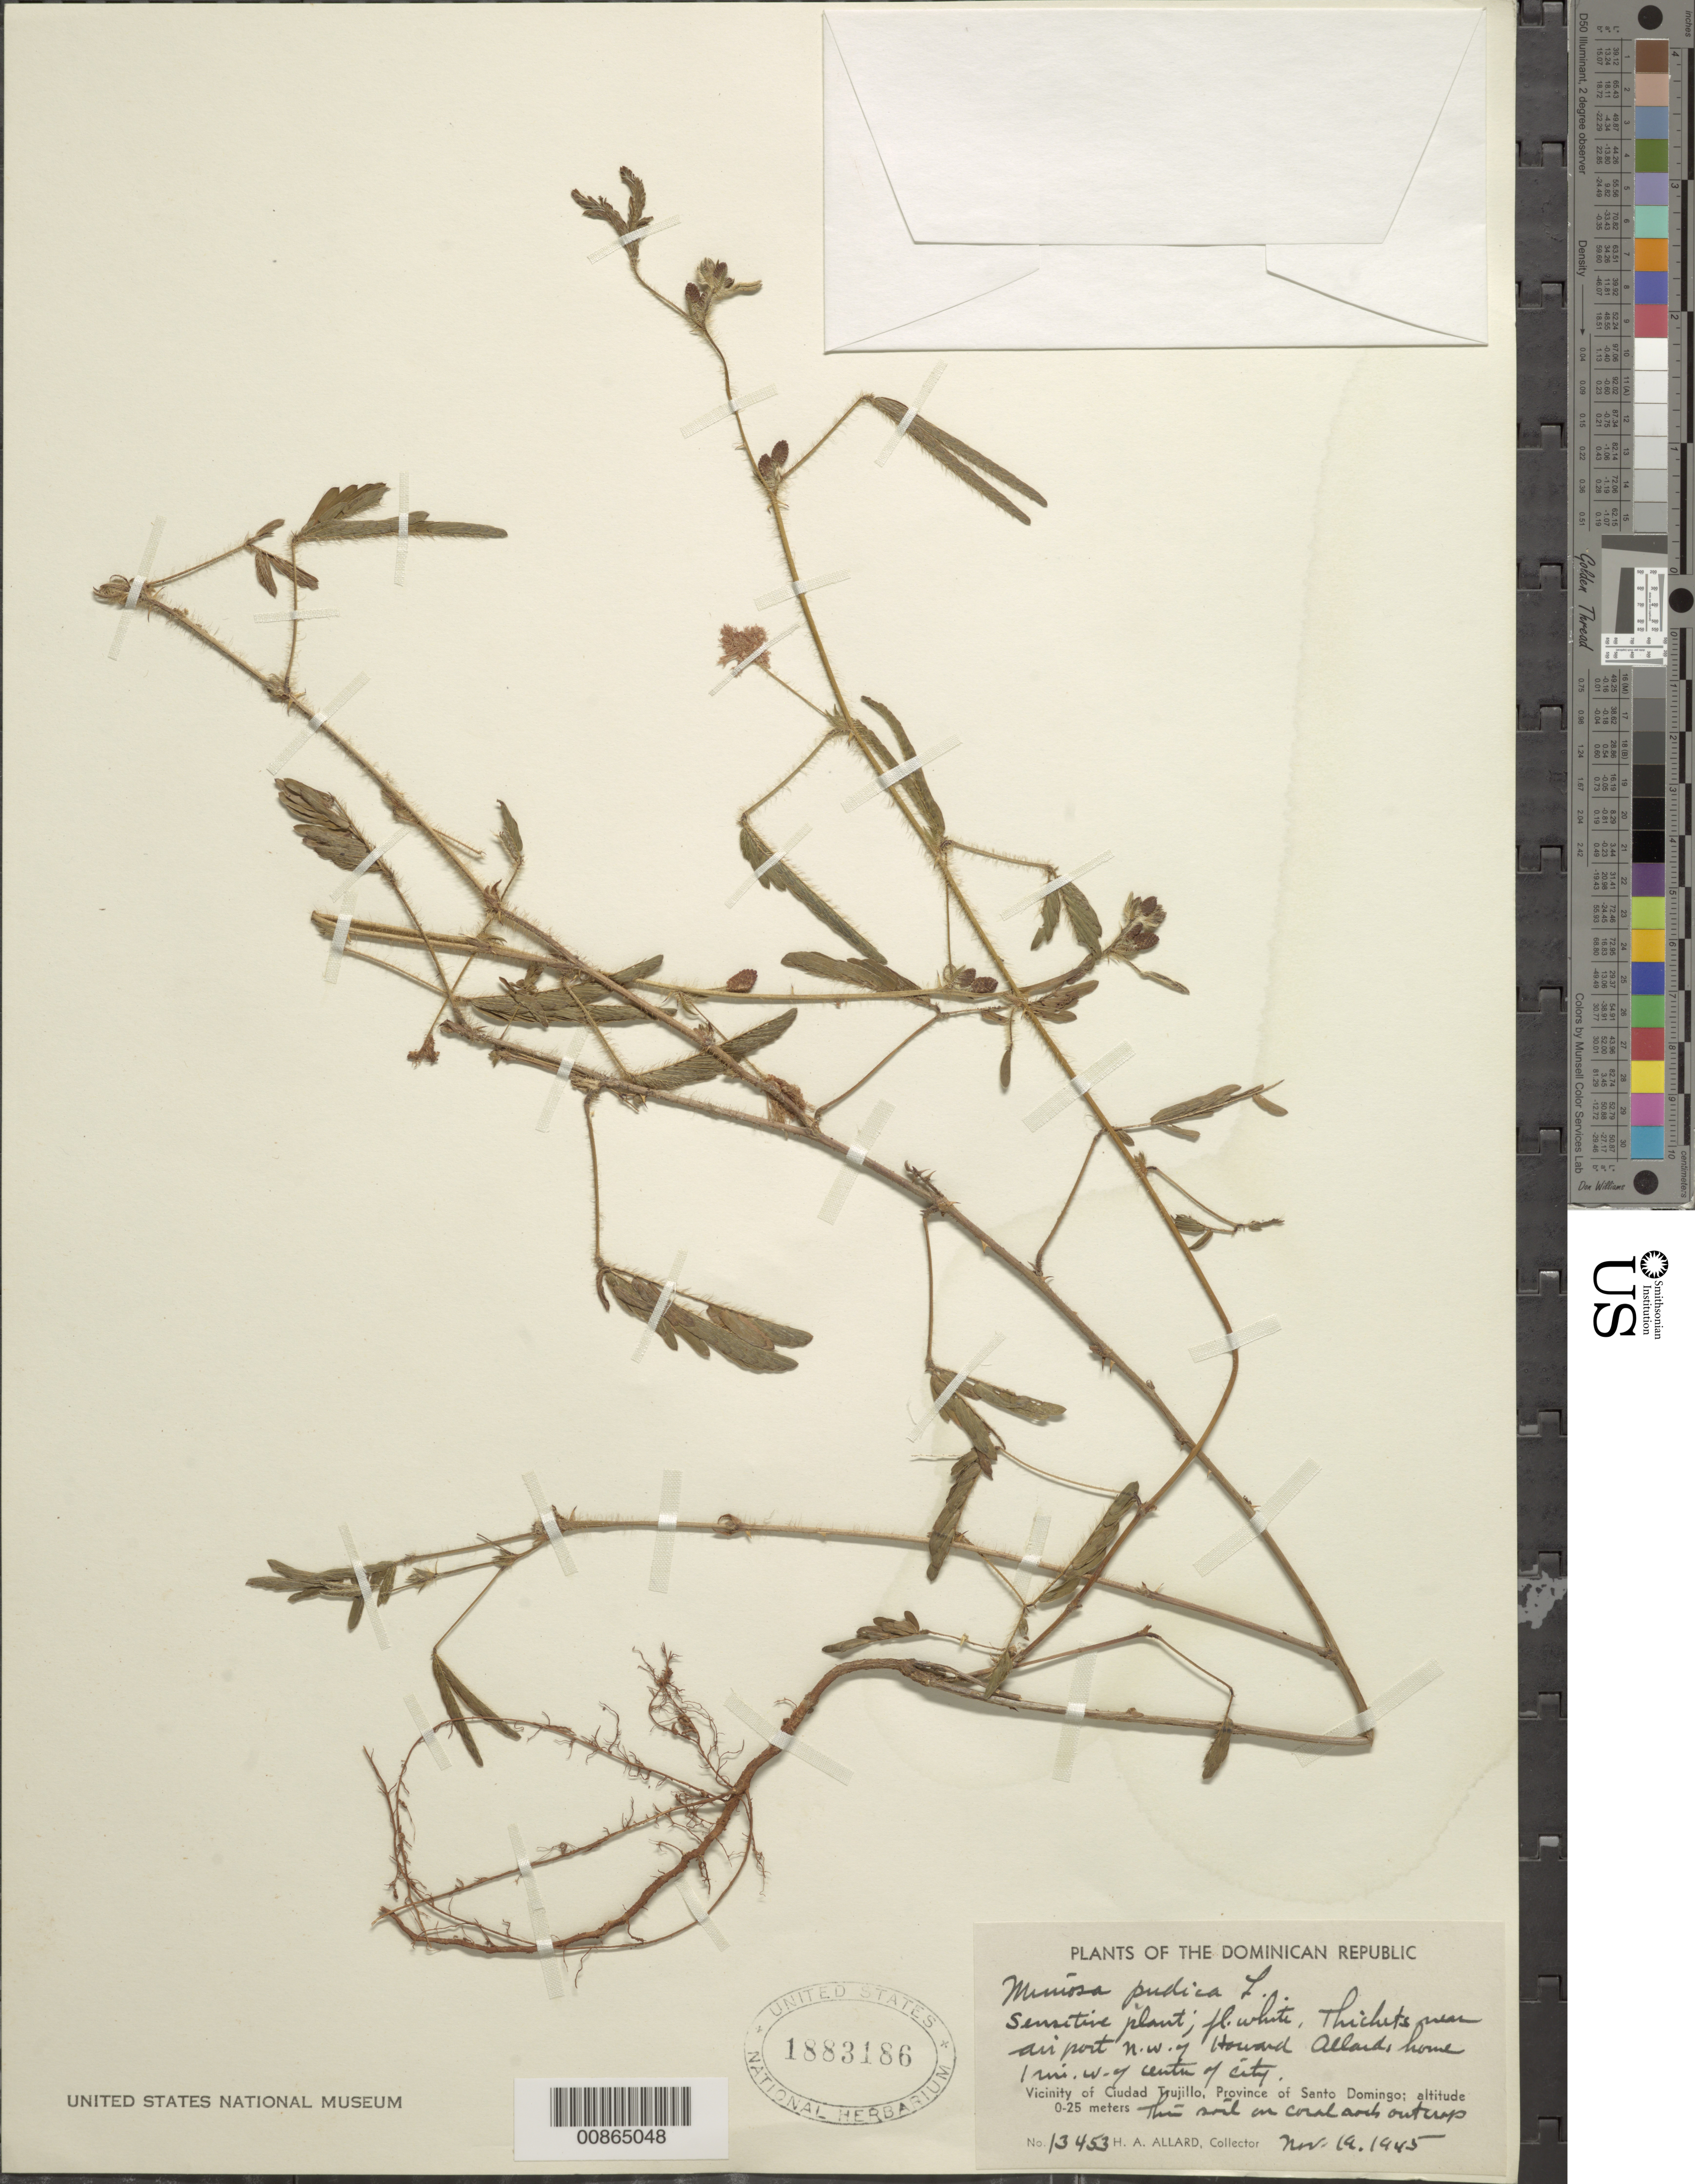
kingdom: Plantae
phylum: Tracheophyta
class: Magnoliopsida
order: Fabales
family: Fabaceae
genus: Mimosa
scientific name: Mimosa pudica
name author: L.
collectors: H. A. Allard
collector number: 13453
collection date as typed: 19 Nov 1945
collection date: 1945-11-19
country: Dominican Republic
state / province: Distrito Nacional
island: Hispaniola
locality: Vicinity of Ciudad Trujillo, Province of Santo Domingo (obsolete). Thickets near airport NW of Howard Allard's home, 1 mi. W of center of city.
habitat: Thickets. Thin soil on coral rock outcrop.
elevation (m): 0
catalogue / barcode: US 1883186